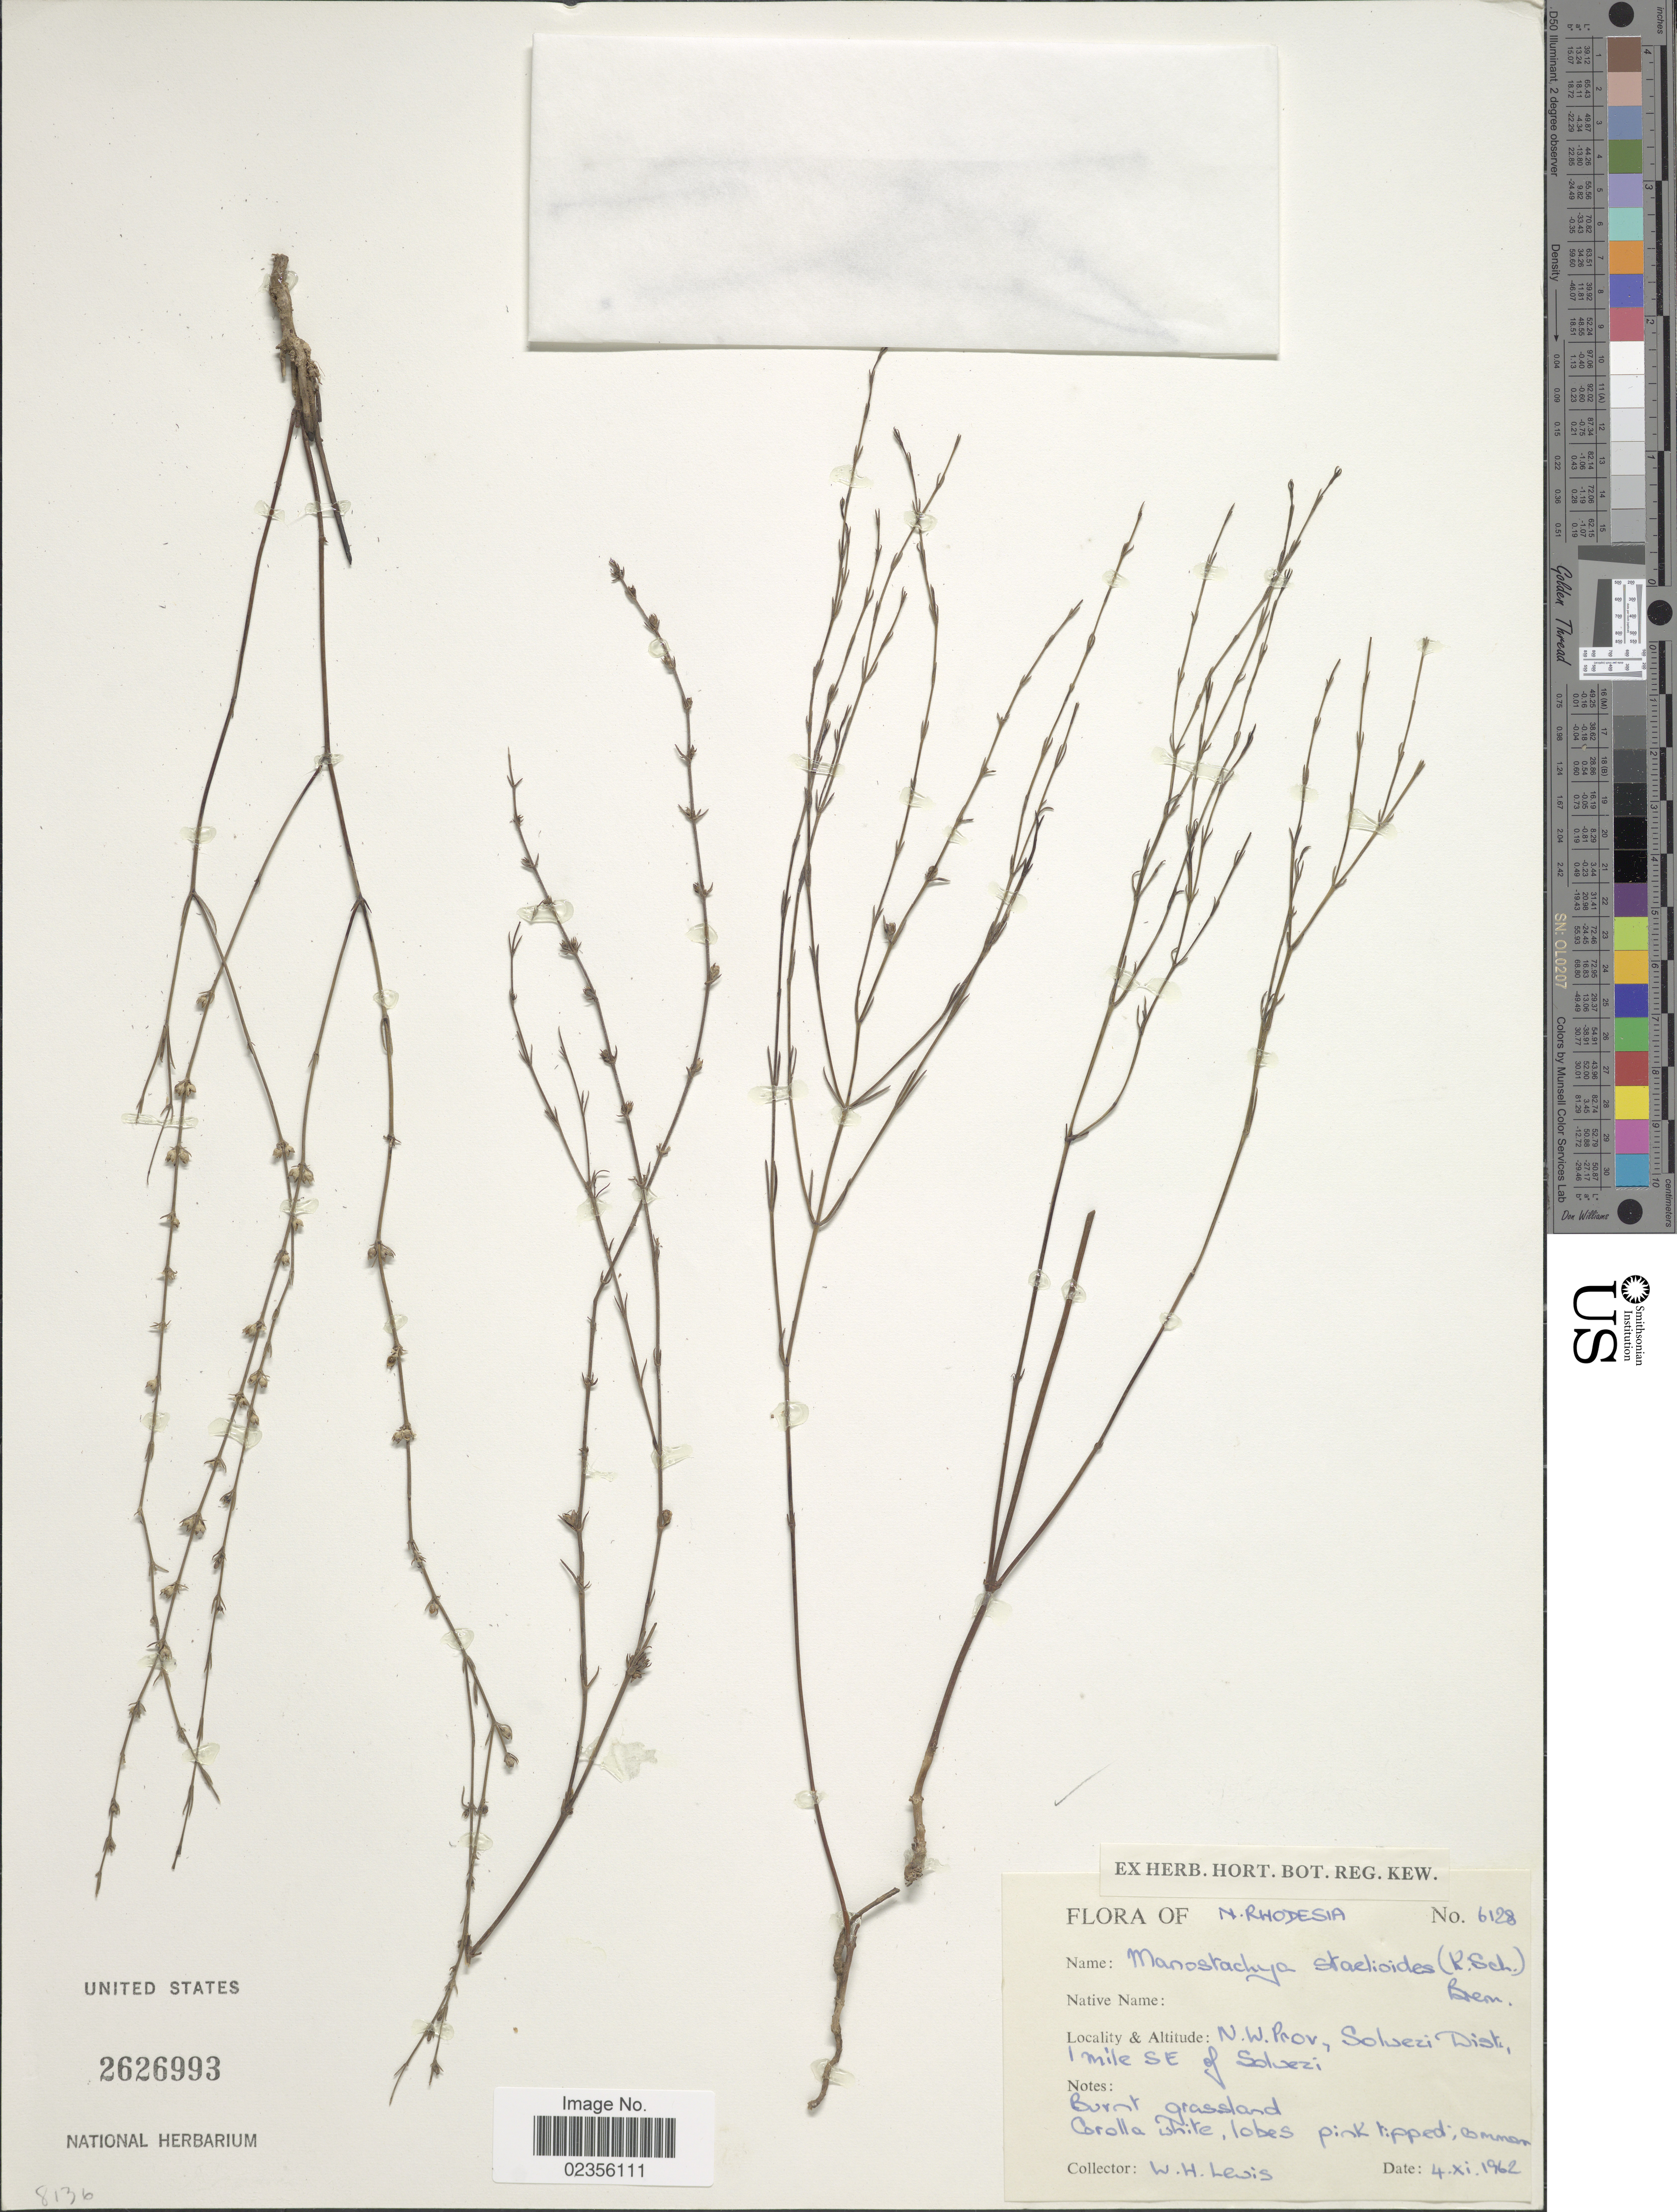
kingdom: Plantae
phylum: Tracheophyta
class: Magnoliopsida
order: Gentianales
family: Rubiaceae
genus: Manostachya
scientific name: Manostachya staelioides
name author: (K. Schum.) Bremek.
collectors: W. H. Lewis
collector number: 6128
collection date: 1962-11-04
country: Zimbabwe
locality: N. Rhodesia. N.W. Prov, Solwezi Dist., 1 mile SE of Solwezi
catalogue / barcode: US 2626993